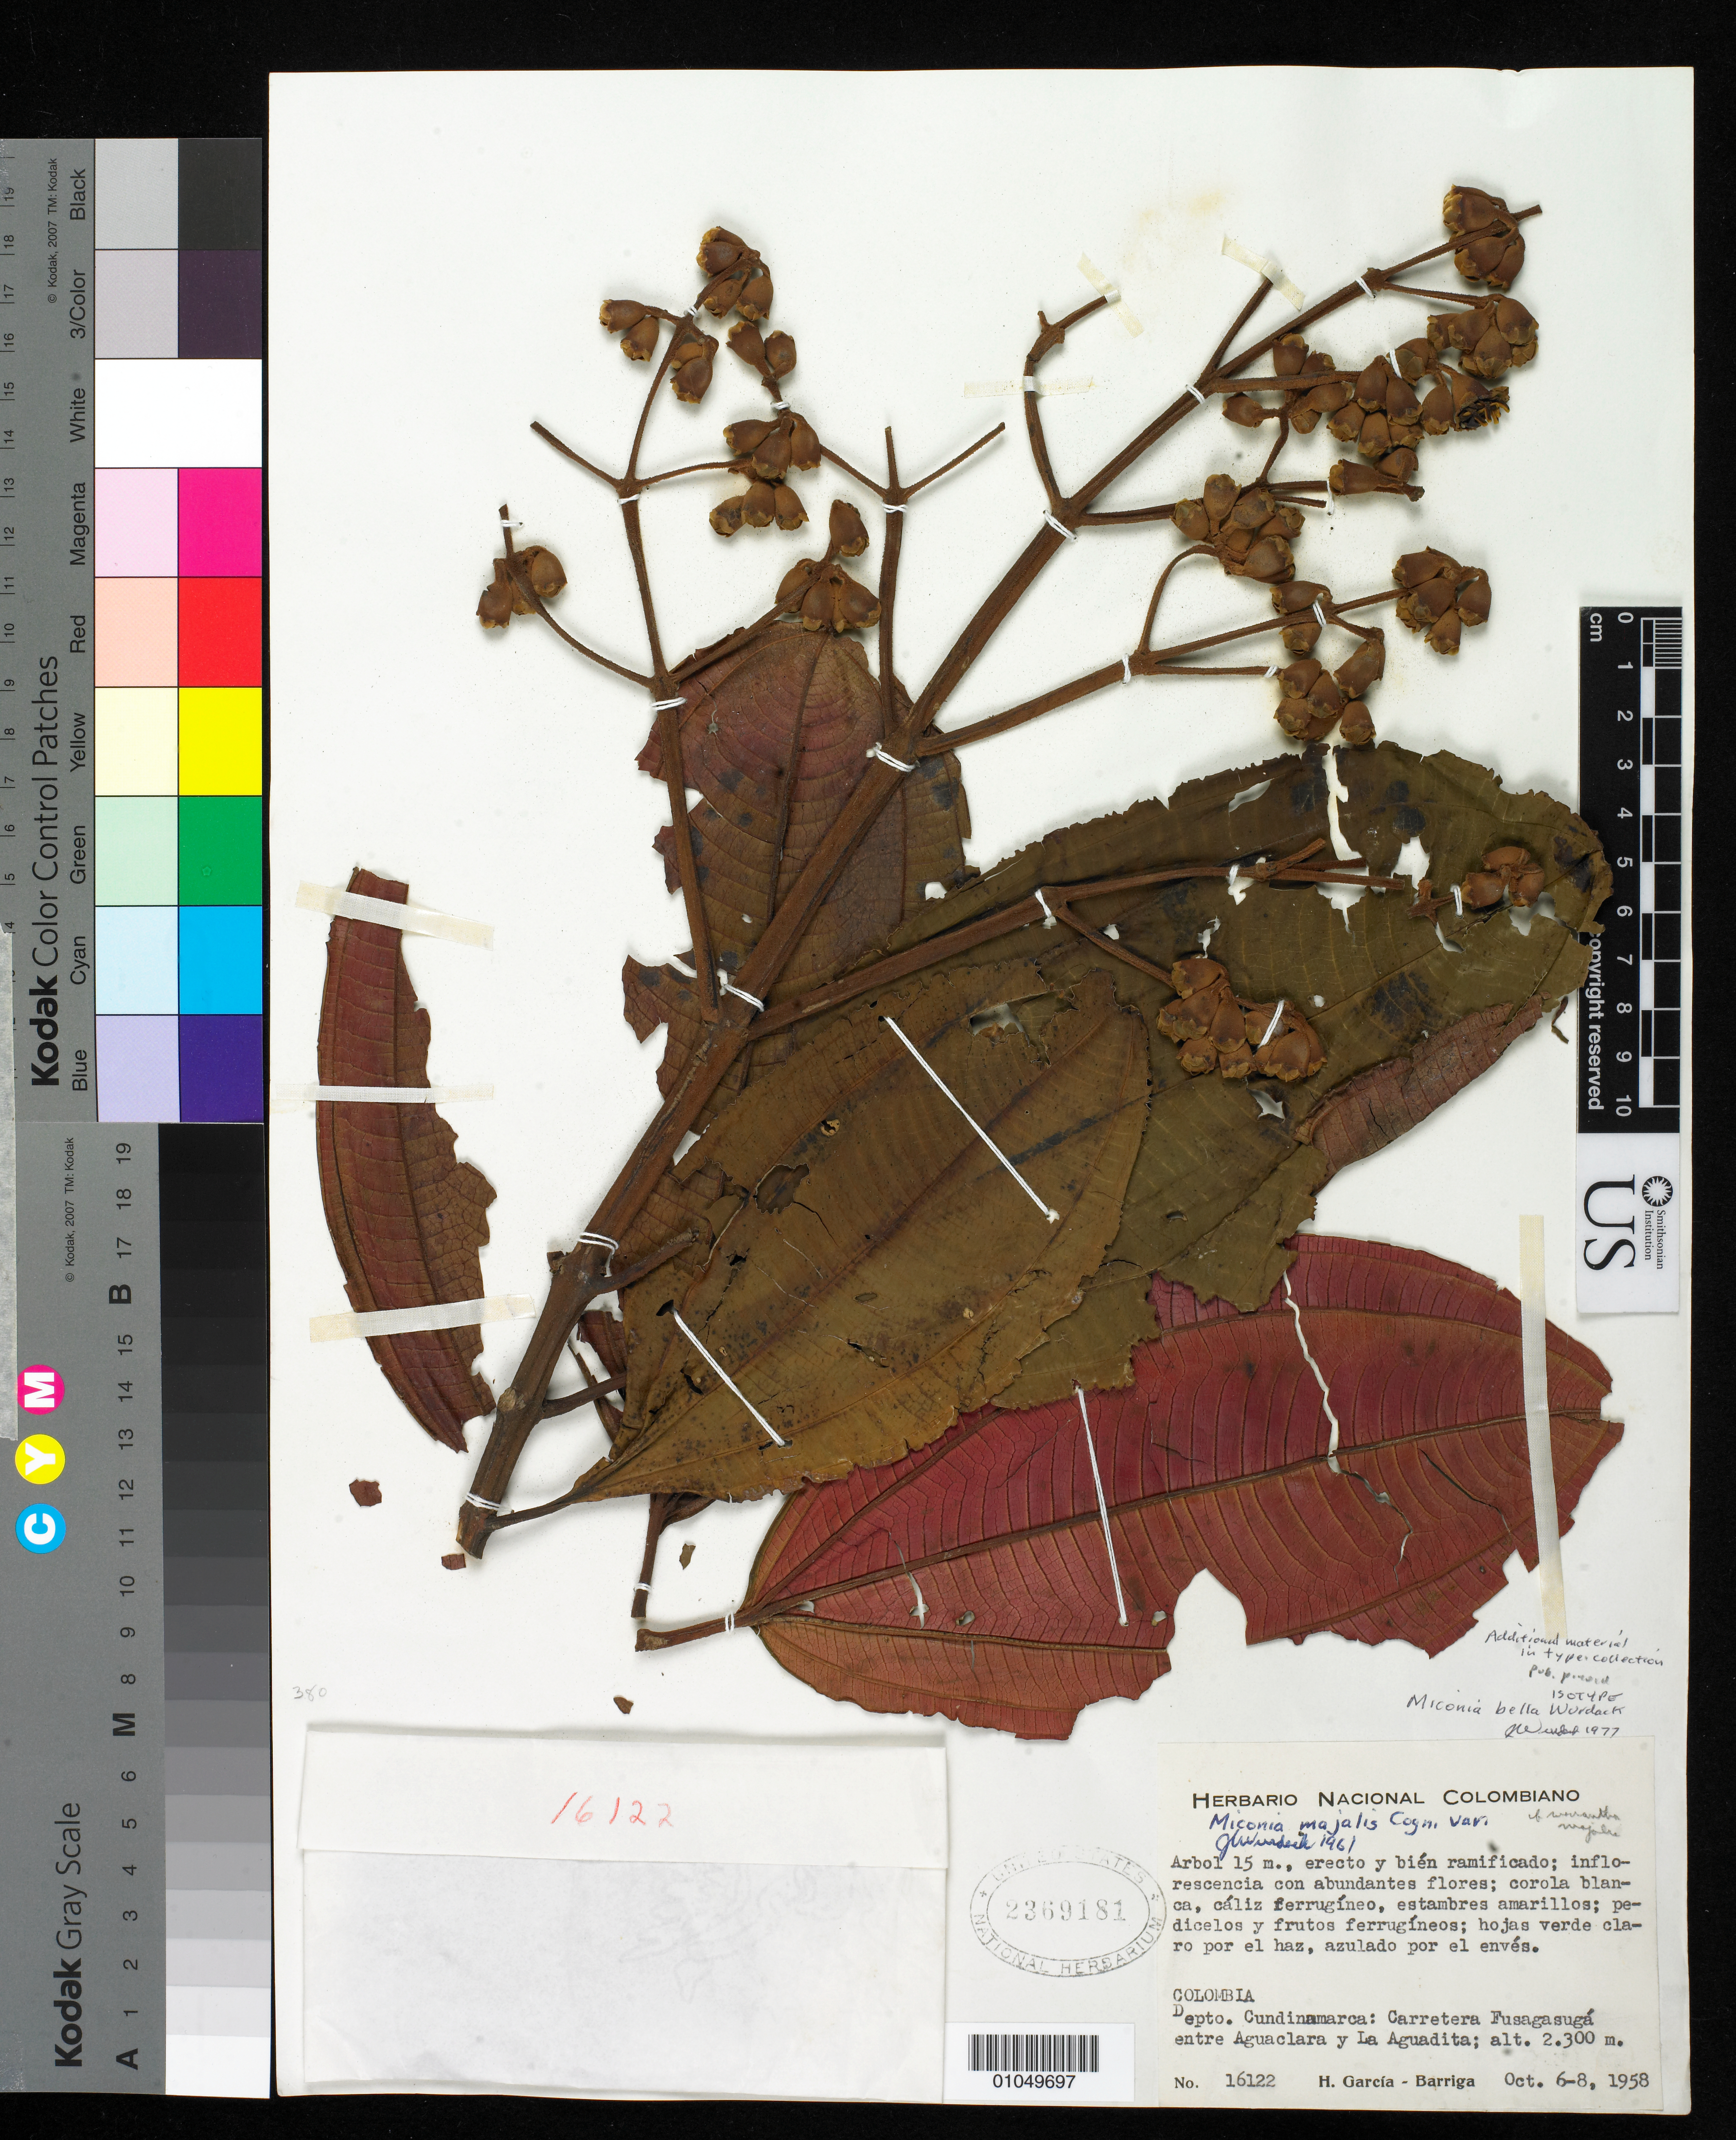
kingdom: Plantae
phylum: Tracheophyta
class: Magnoliopsida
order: Myrtales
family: Melastomataceae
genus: Miconia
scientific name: Miconia bella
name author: Wurdack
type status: Isotype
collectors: H. García Barriga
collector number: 16122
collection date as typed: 06 Oct 1958 to 08 Oct 1958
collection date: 1958-10-06/1958-10-08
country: Colombia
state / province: Cundinamarca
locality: Depto. Cundinamarca: Carretera Fusagasugá entre Aguaclara y La Aguadita.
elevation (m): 2300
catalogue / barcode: US 2369181